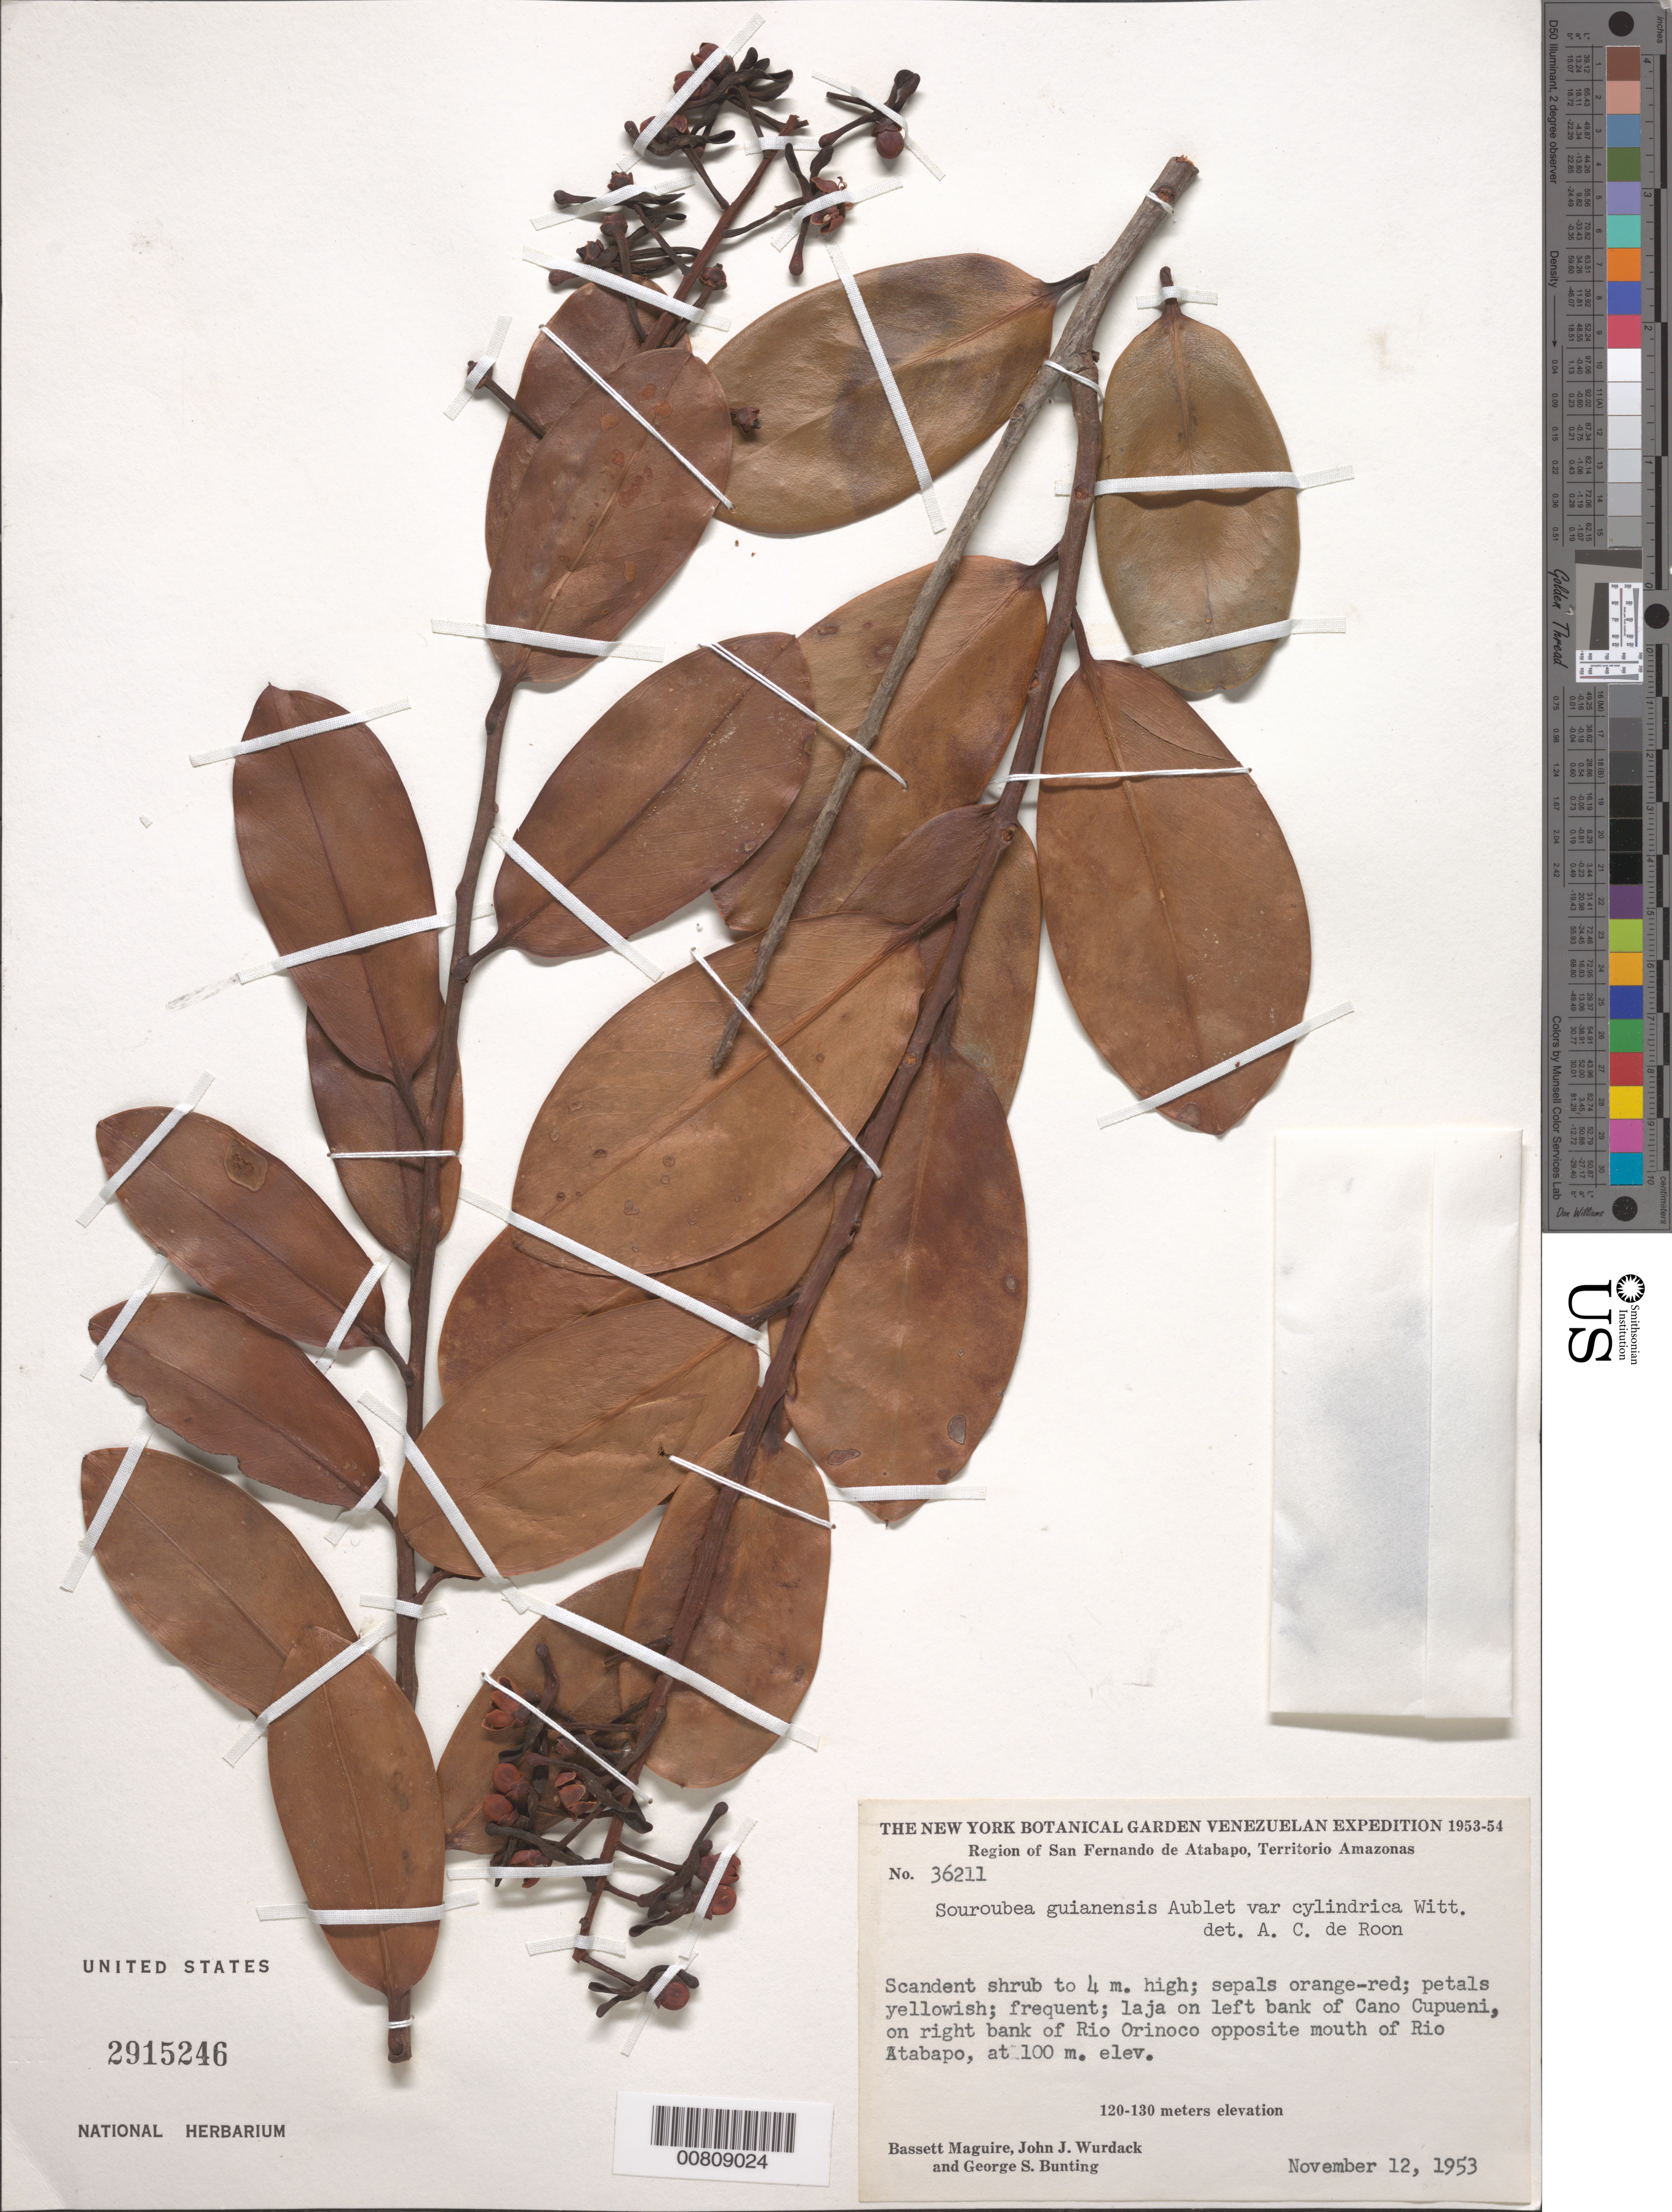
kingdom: Plantae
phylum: Tracheophyta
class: Magnoliopsida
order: Ericales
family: Marcgraviaceae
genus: Souroubea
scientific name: Souroubea guianensis var. cylindrica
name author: (Wittm.) de Roon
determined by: de Roon, A. C.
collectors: B. Maguire, J. J. Wurdack & G. S. Bunting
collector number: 36211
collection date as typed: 12-Nov-53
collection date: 1953-11-12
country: Venezuela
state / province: Amazonas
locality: Caño Cupueni, right bank Río Orinoco, opposite mouth of Río Atabapo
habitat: Laja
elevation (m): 100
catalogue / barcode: US 2915246